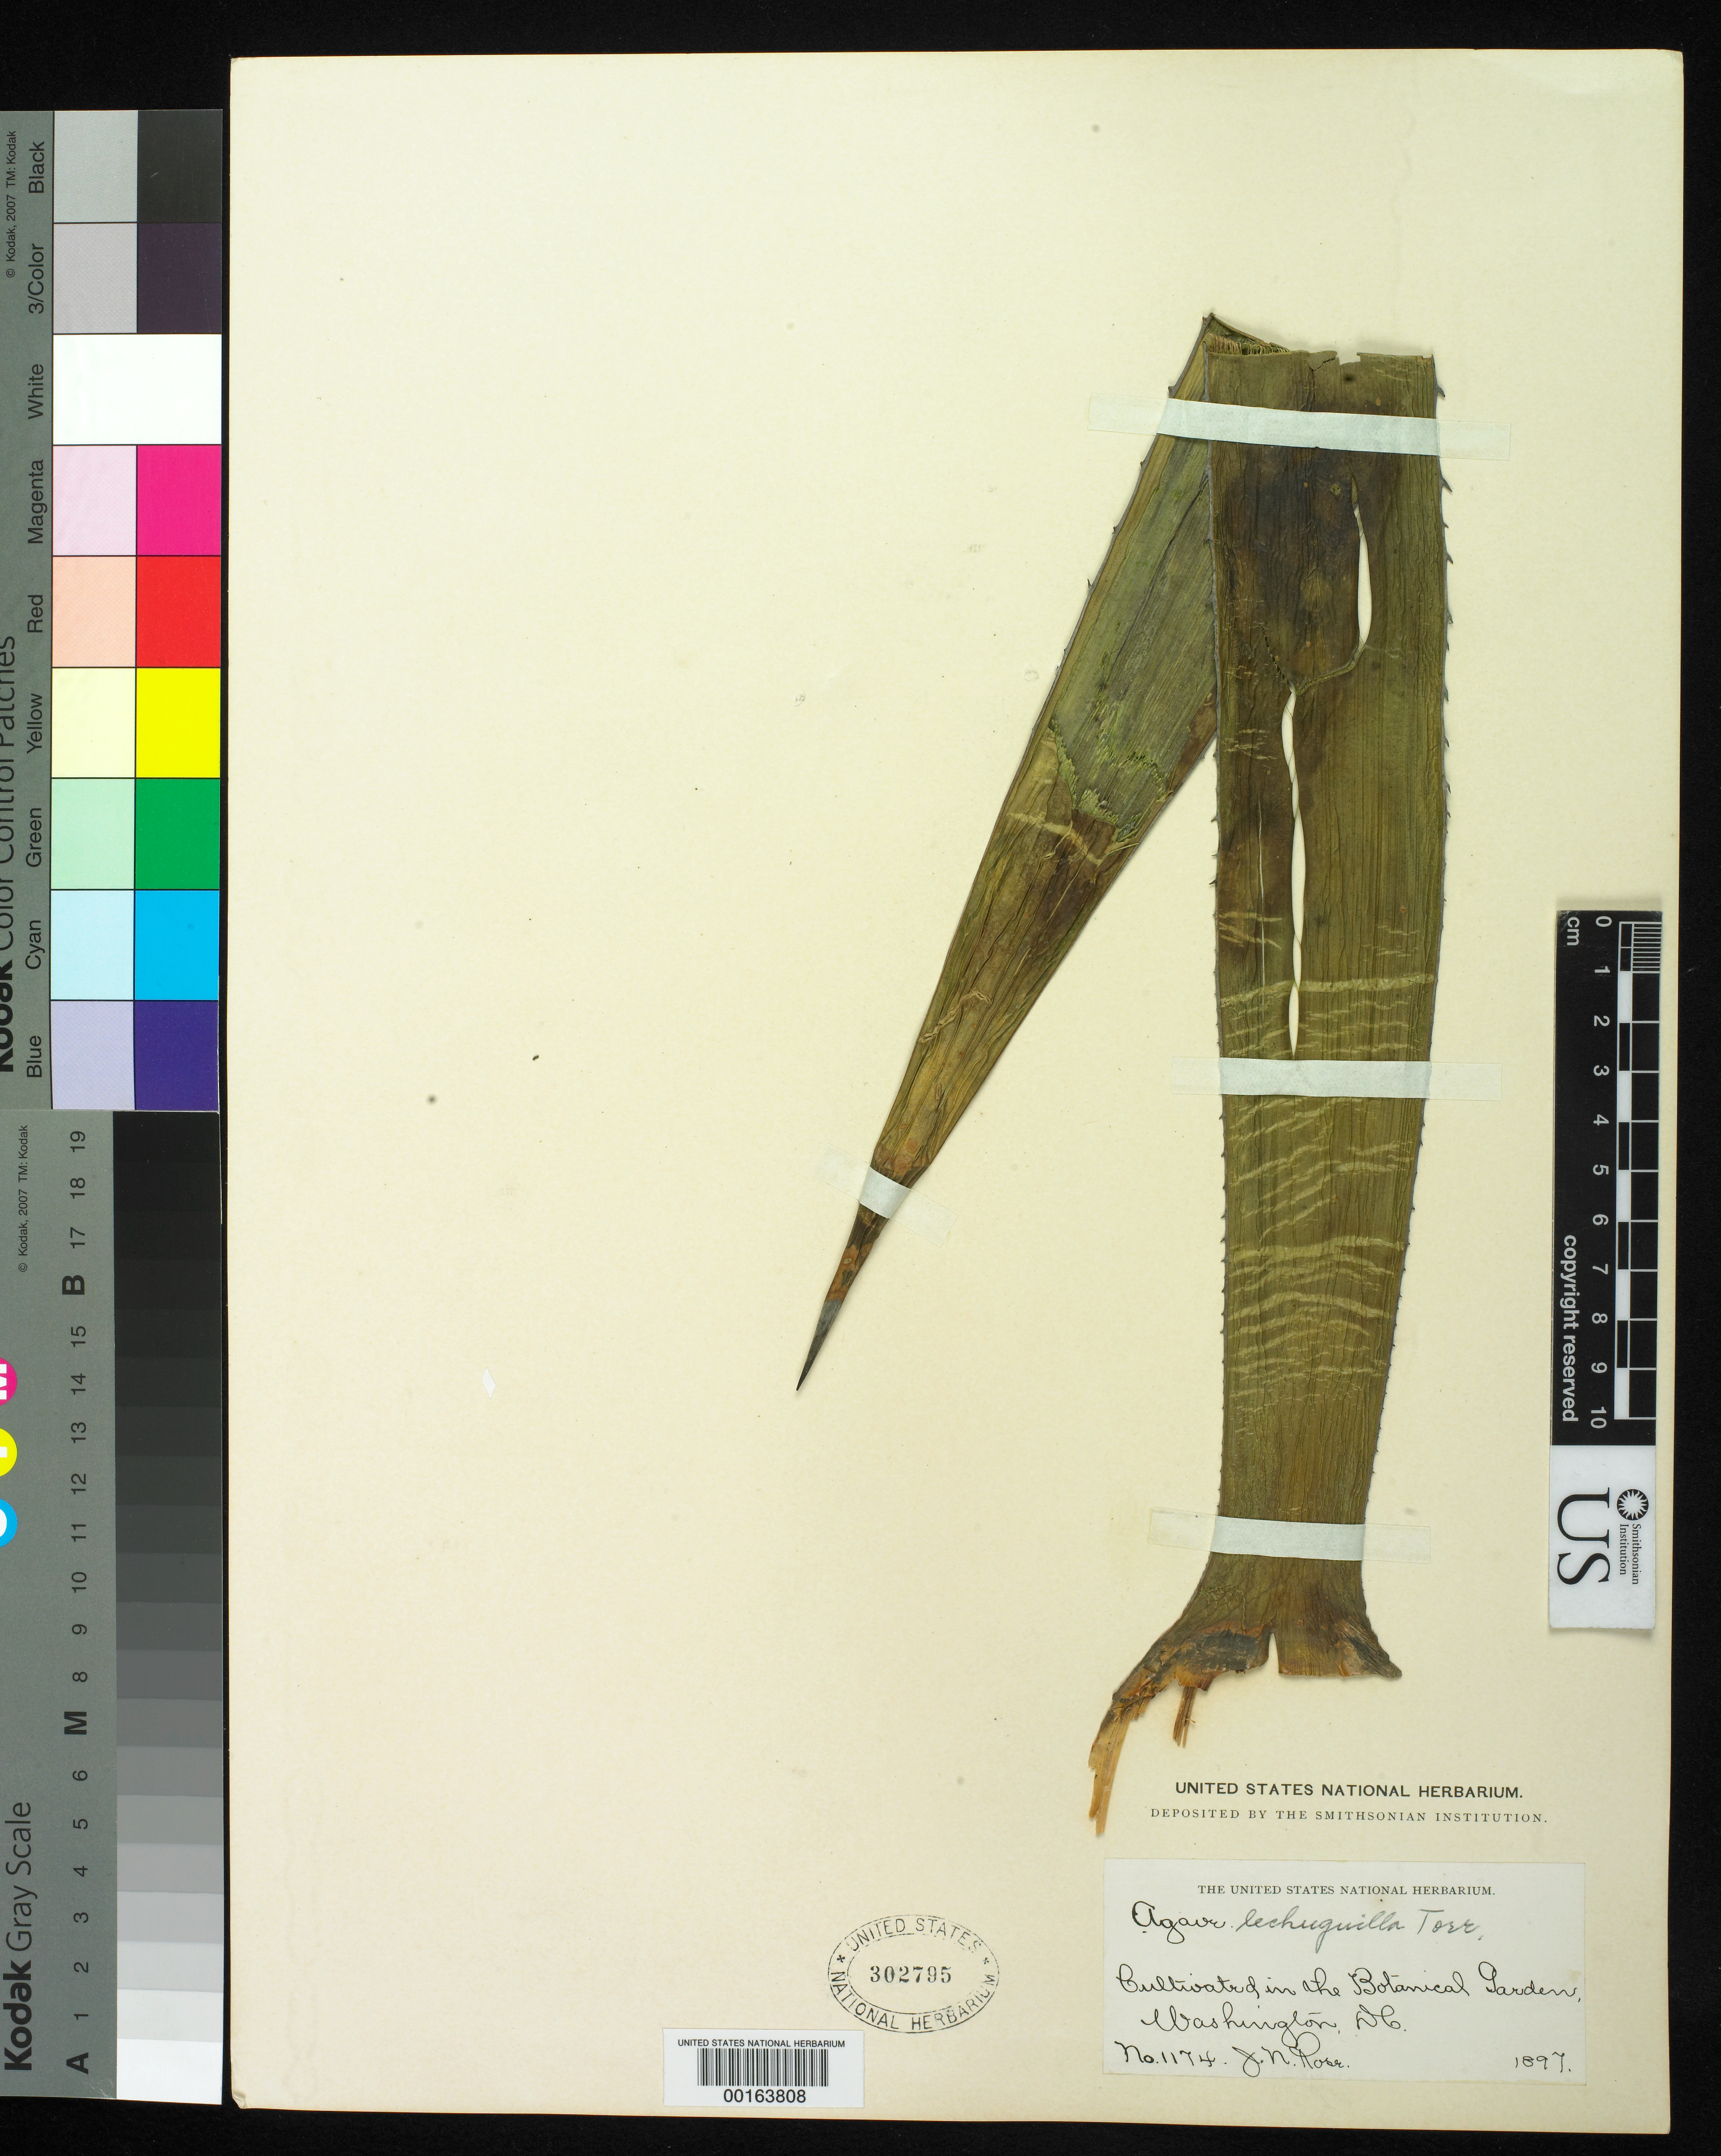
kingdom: Plantae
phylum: Tracheophyta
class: Liliopsida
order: Asparagales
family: Asparagaceae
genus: Agave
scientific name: Agave sp.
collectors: J. N. Rose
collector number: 1174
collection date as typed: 1897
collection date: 1897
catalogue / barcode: US 302795